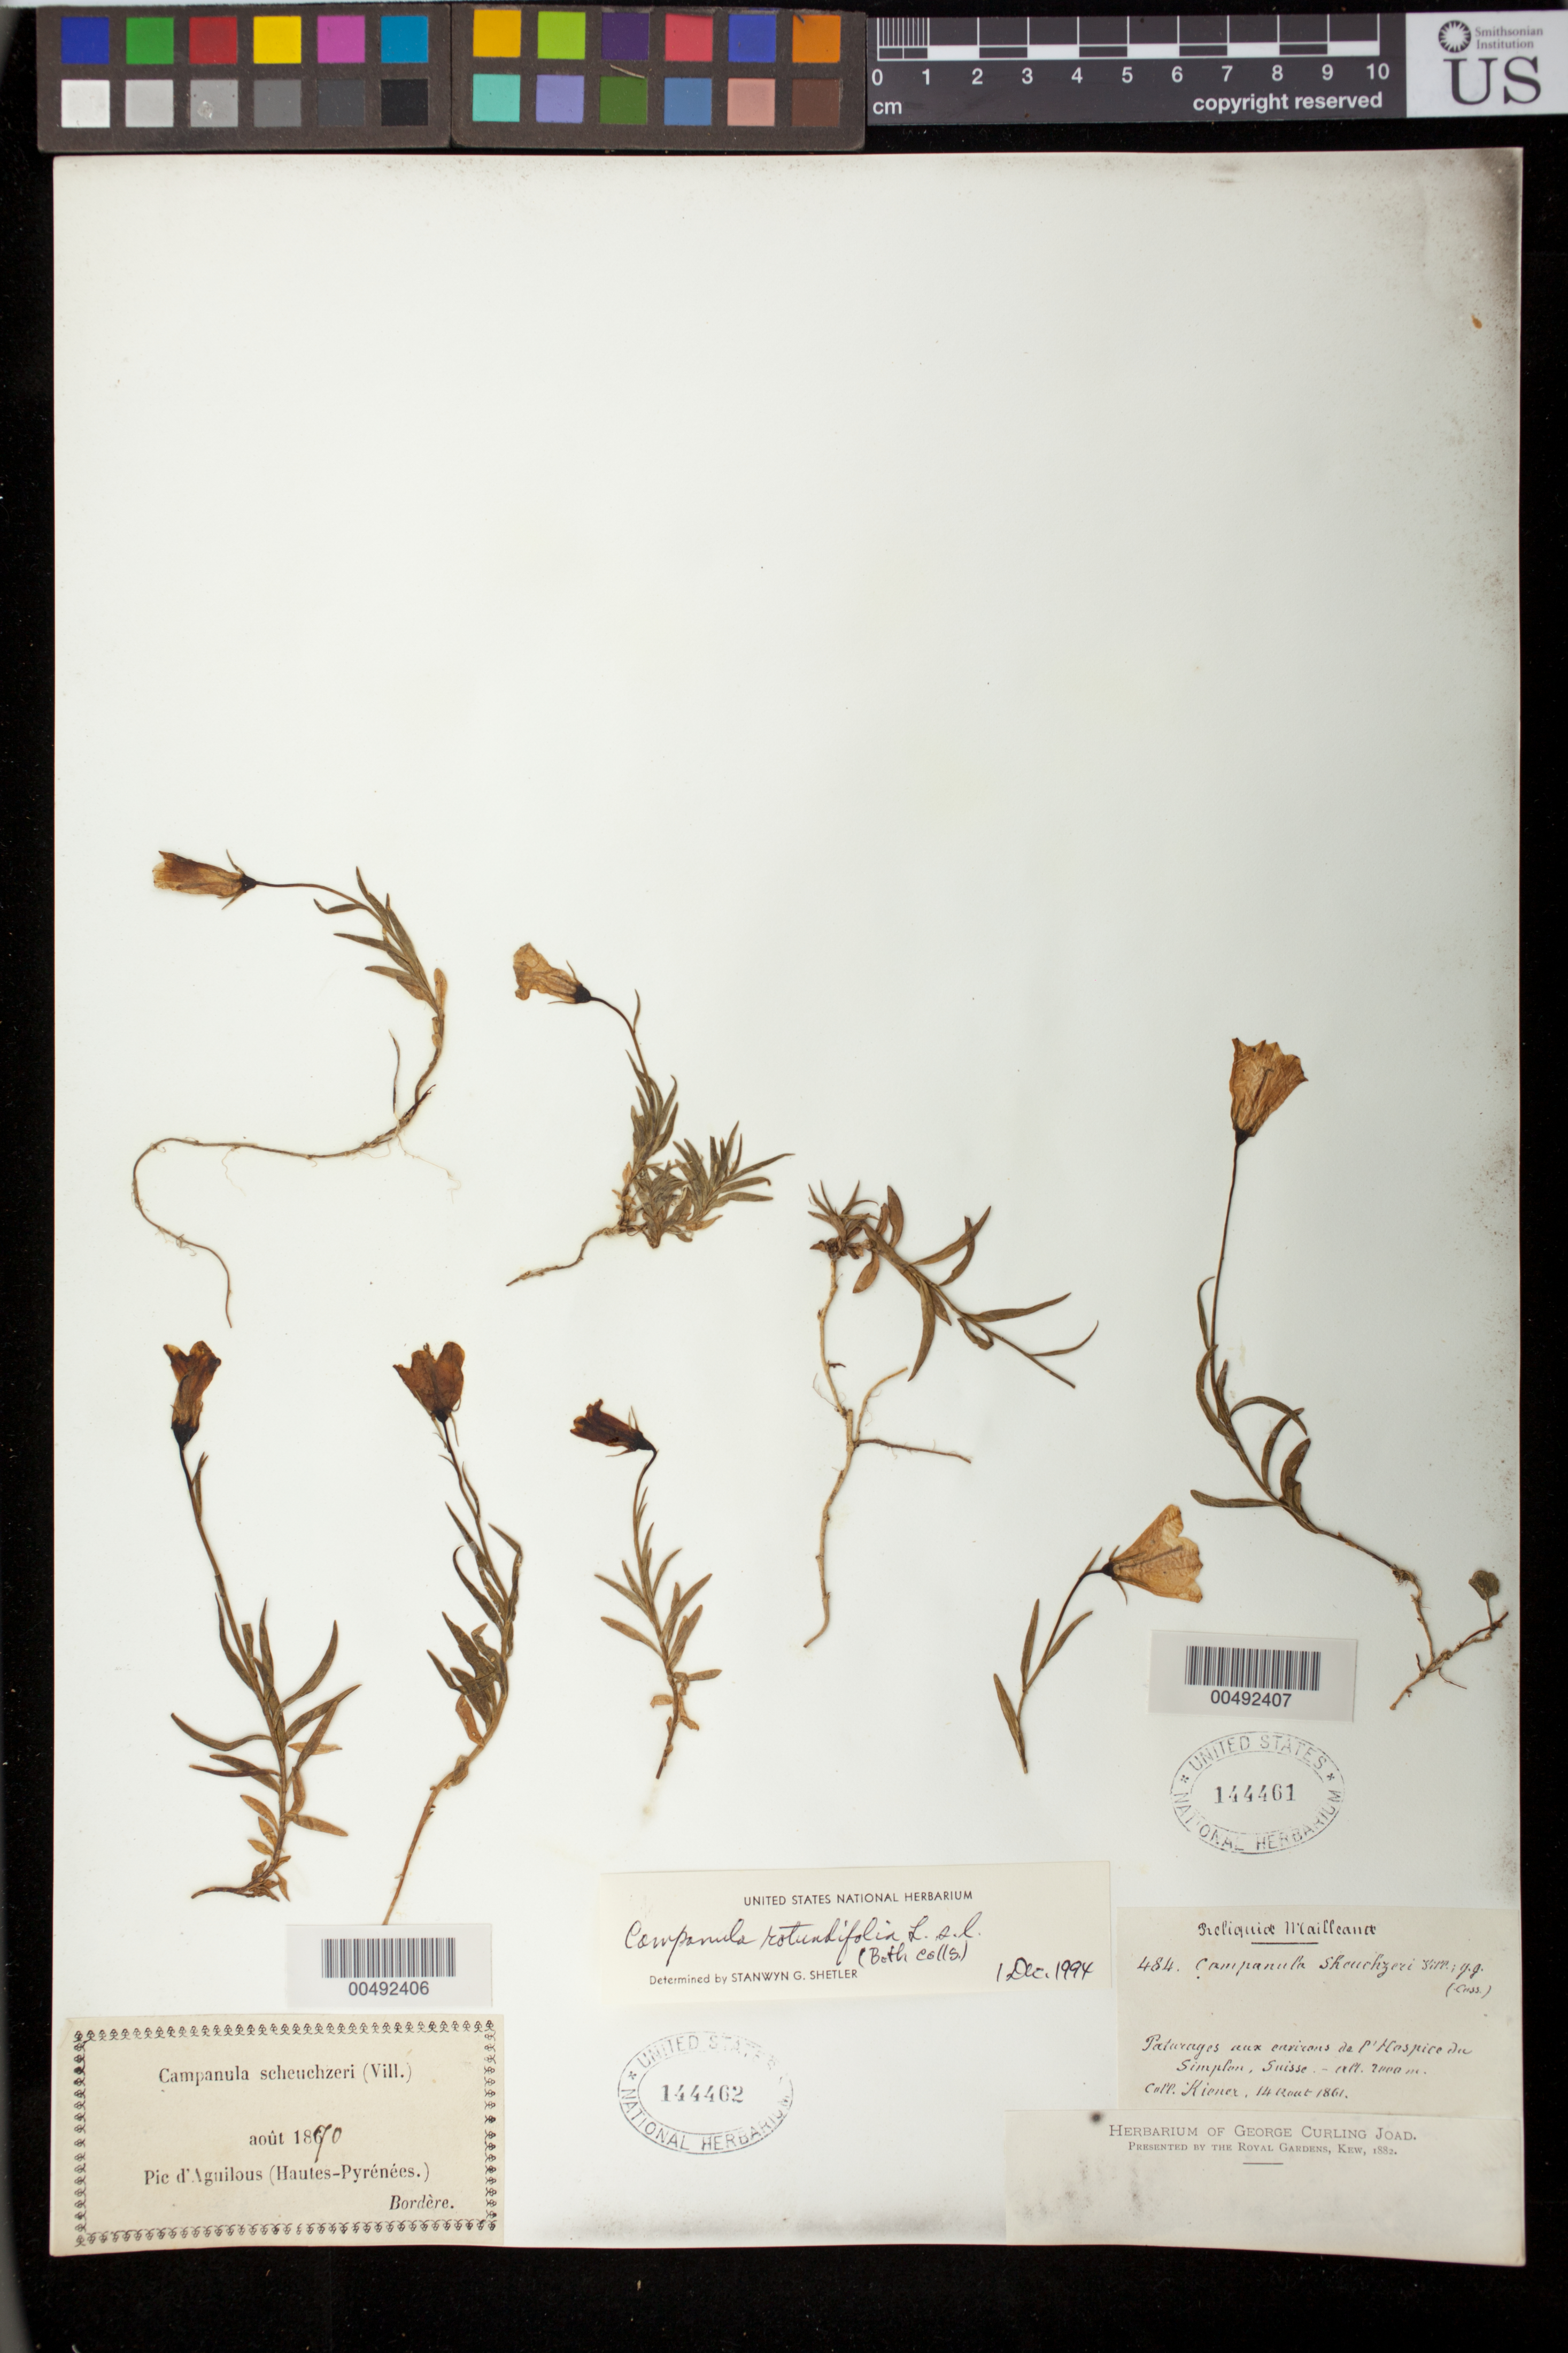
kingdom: Plantae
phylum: Tracheophyta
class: Magnoliopsida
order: Asterales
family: Campanulaceae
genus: Campanula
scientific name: Campanula rotundifolia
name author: L.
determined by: Shetler, Stanwyn G., (US), NMNH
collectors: -. Bordère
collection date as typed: Aug 1870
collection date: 1870-08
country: France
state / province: Occitanie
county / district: Hautes-Pyrénées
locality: Pic d'Aguilous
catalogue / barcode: US 144462